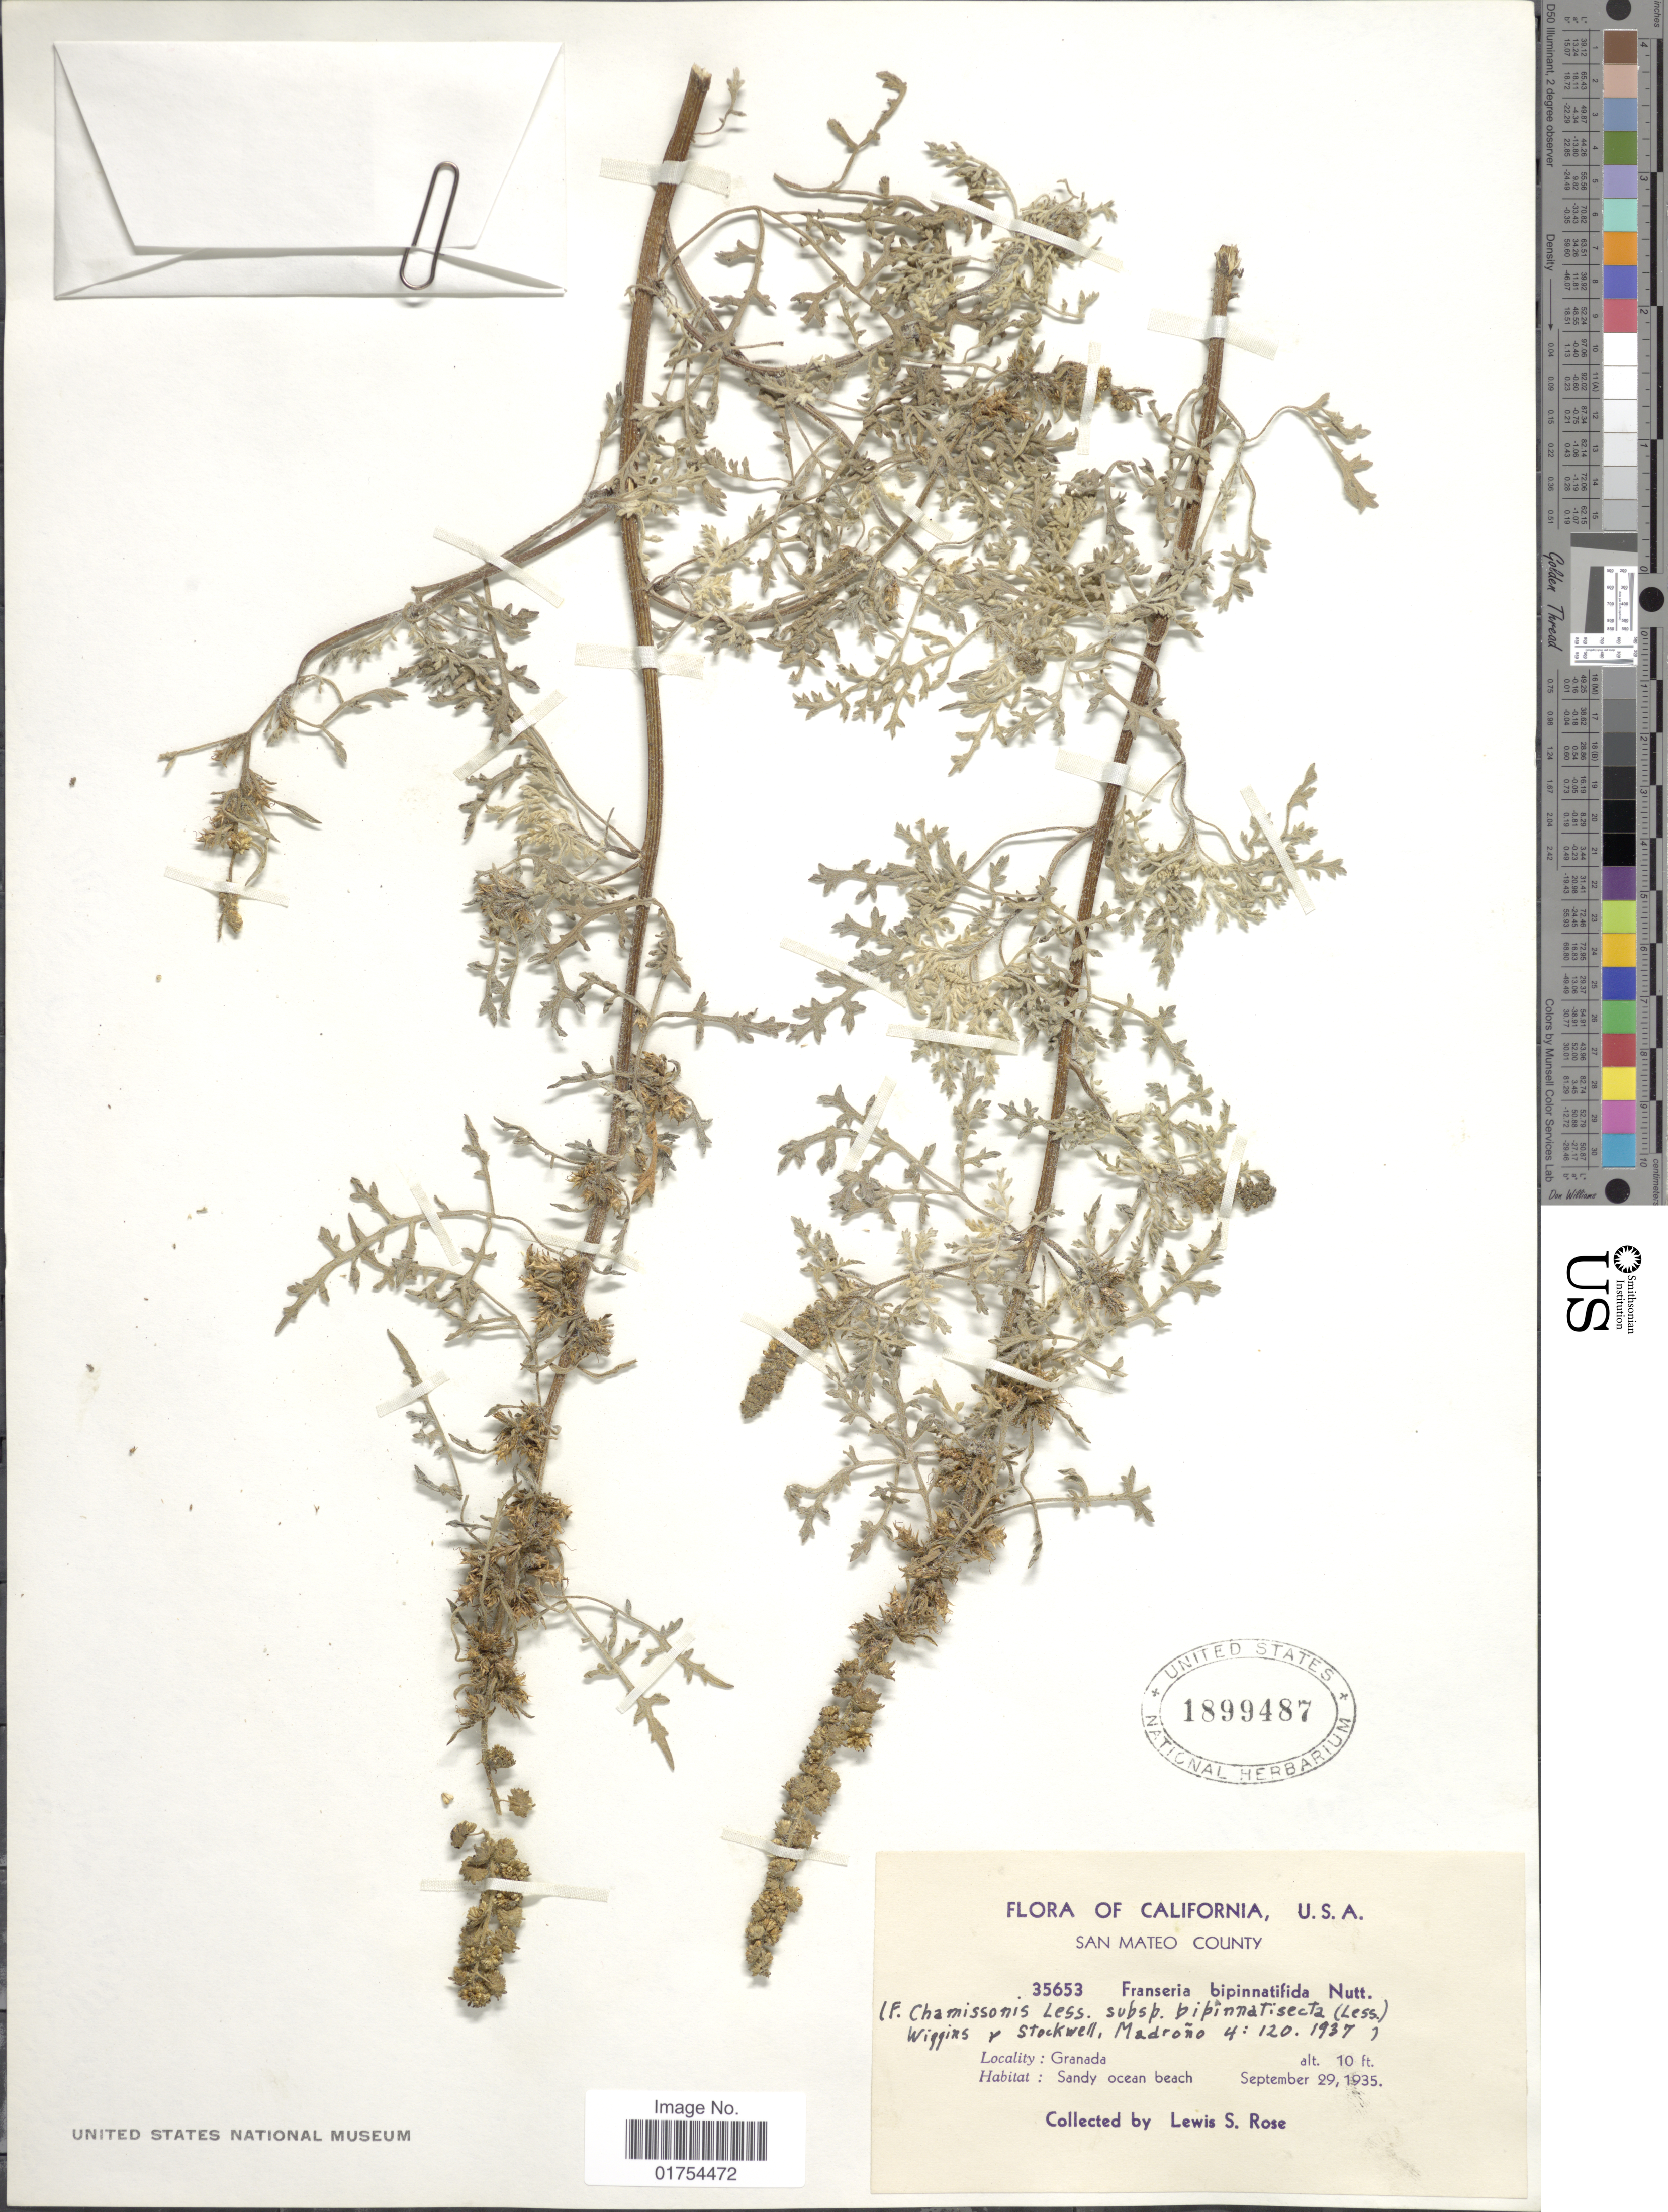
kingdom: Plantae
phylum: Tracheophyta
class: Magnoliopsida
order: Asterales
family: Asteraceae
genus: Franseria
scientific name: Franseria bipinnatifida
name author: (A. Gray) A. Gray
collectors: L. S. Rose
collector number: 35653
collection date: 1935-09-29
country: United States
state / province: California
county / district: San Mateo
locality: San Mateo County, Granada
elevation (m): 3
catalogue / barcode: US 1899487